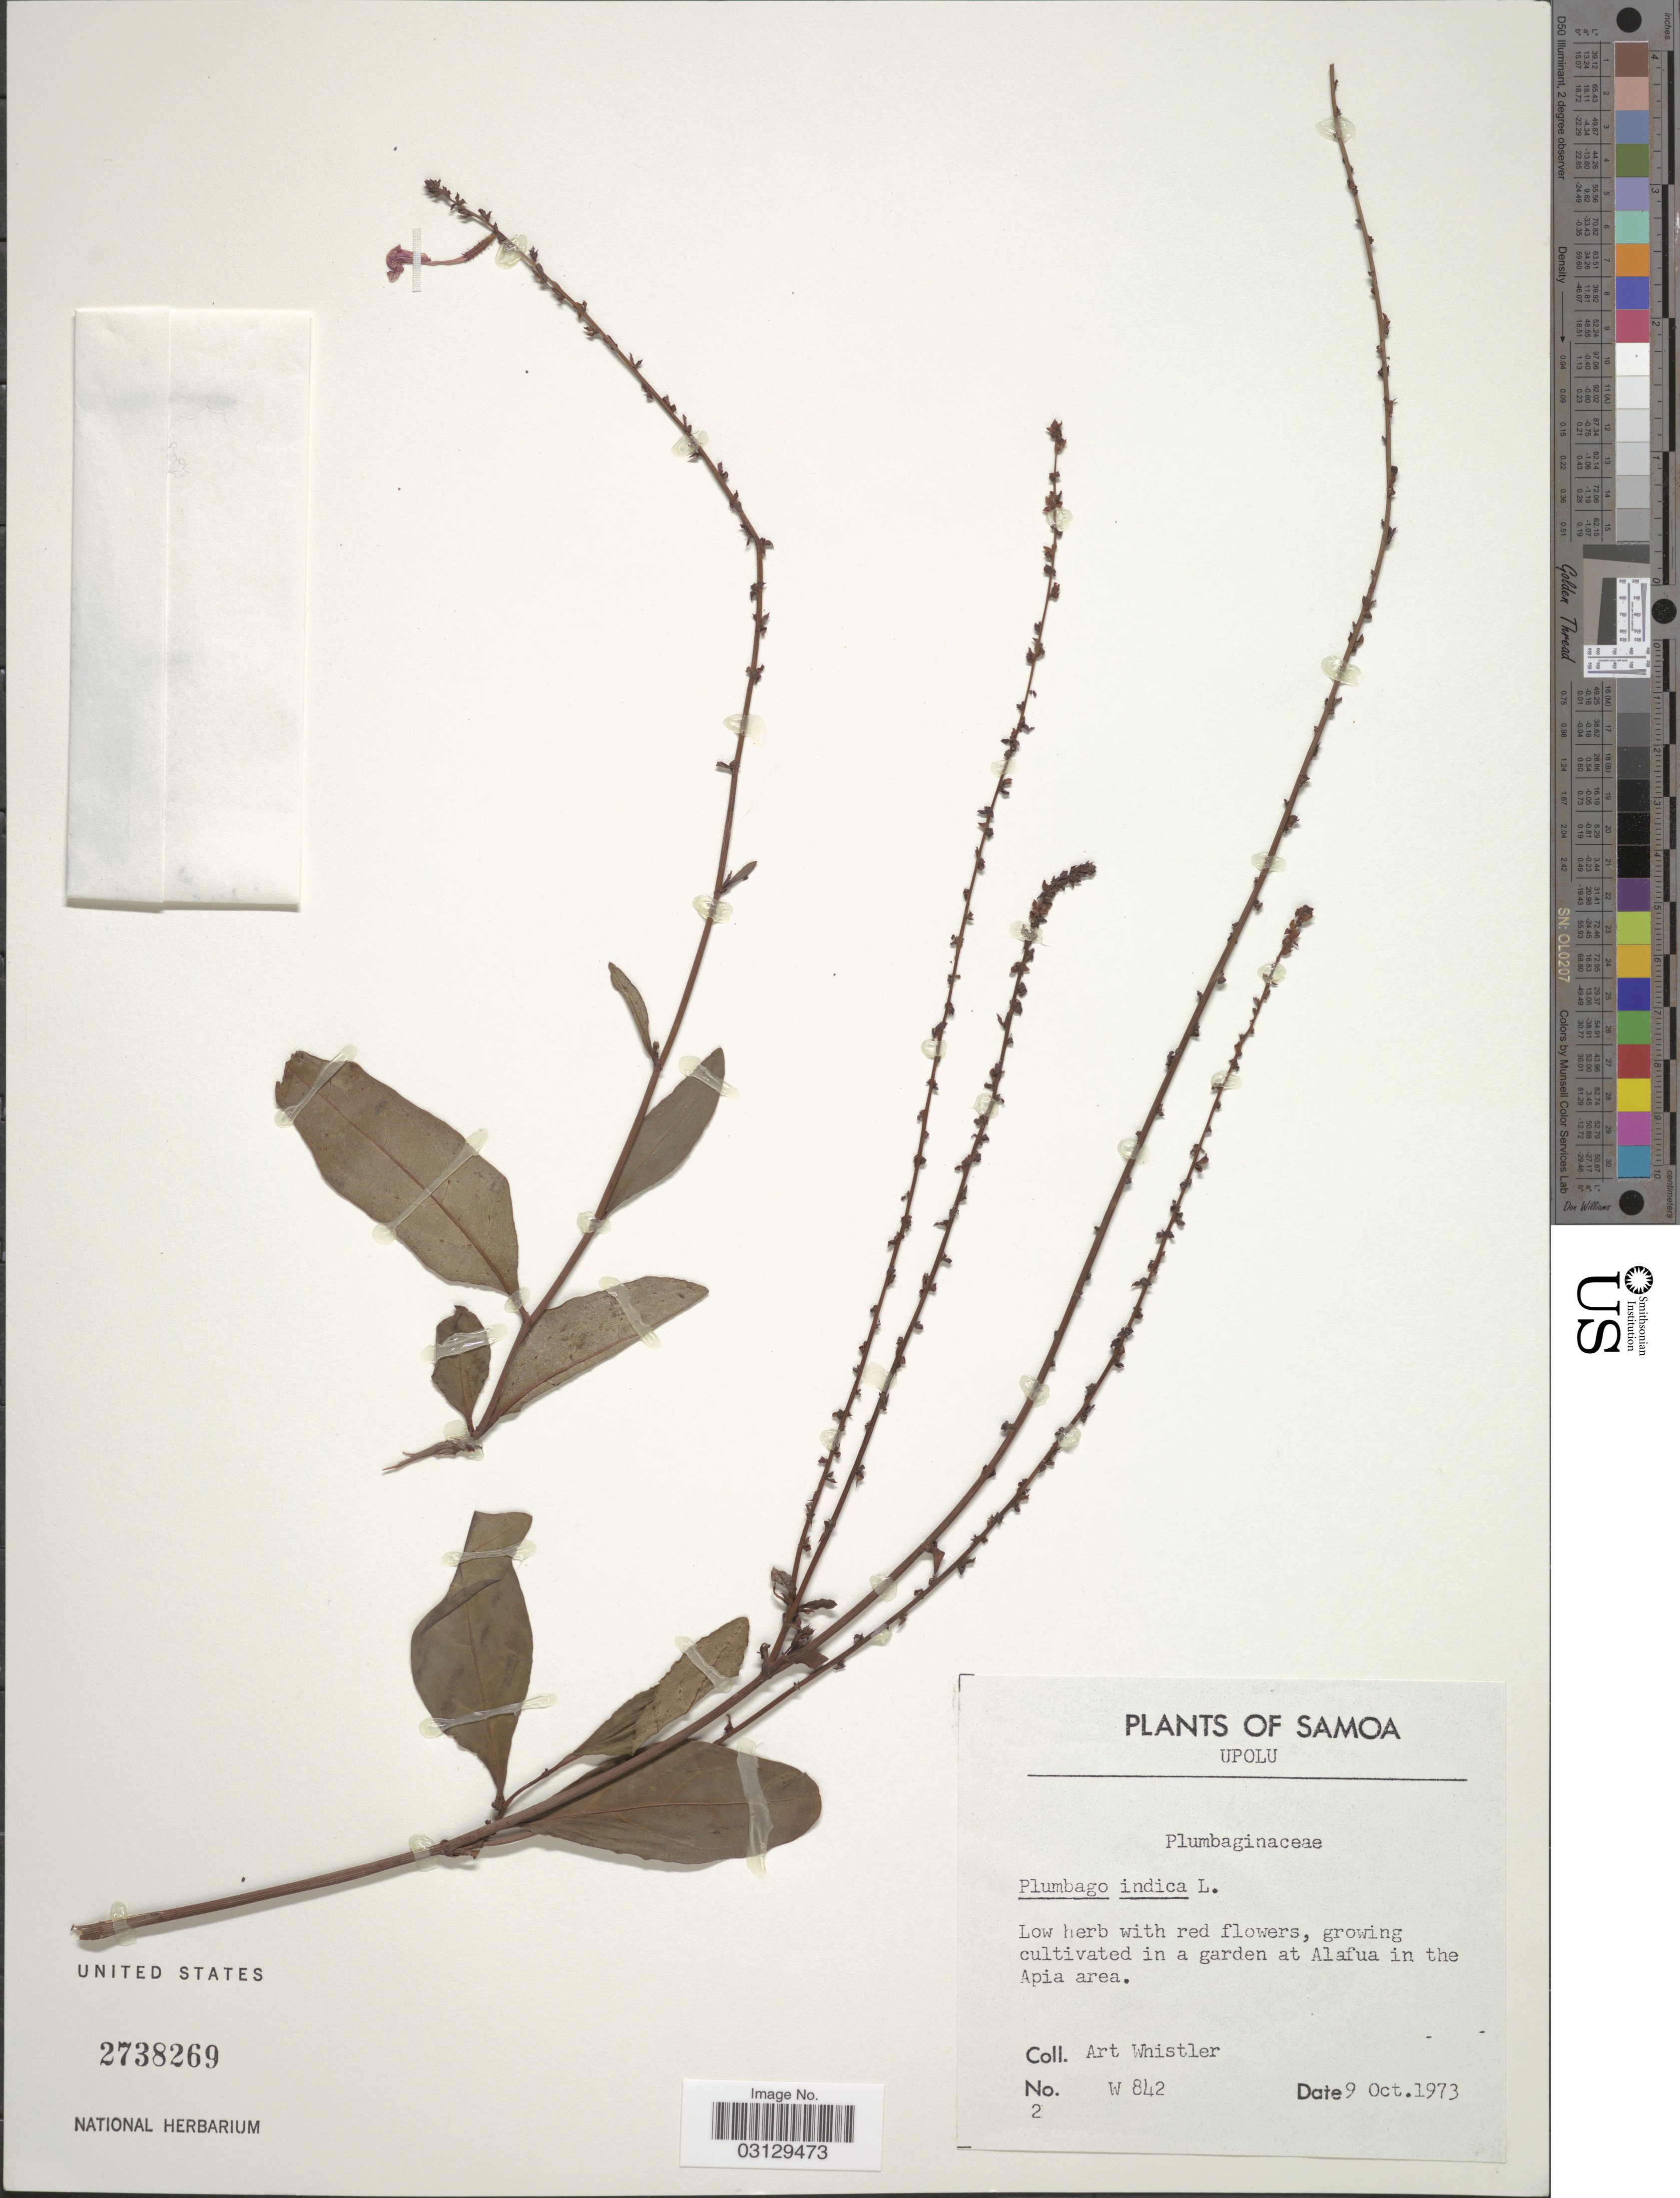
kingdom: Plantae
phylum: Tracheophyta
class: Magnoliopsida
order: Caryophyllales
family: Plumbaginaceae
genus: Plumbago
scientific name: Plumbago indica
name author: L.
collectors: A. Whistler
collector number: W842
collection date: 1973-10-09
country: Samoa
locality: Samoa. Upolu. Garden at Alafua in the Apia area.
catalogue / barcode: US 2738269